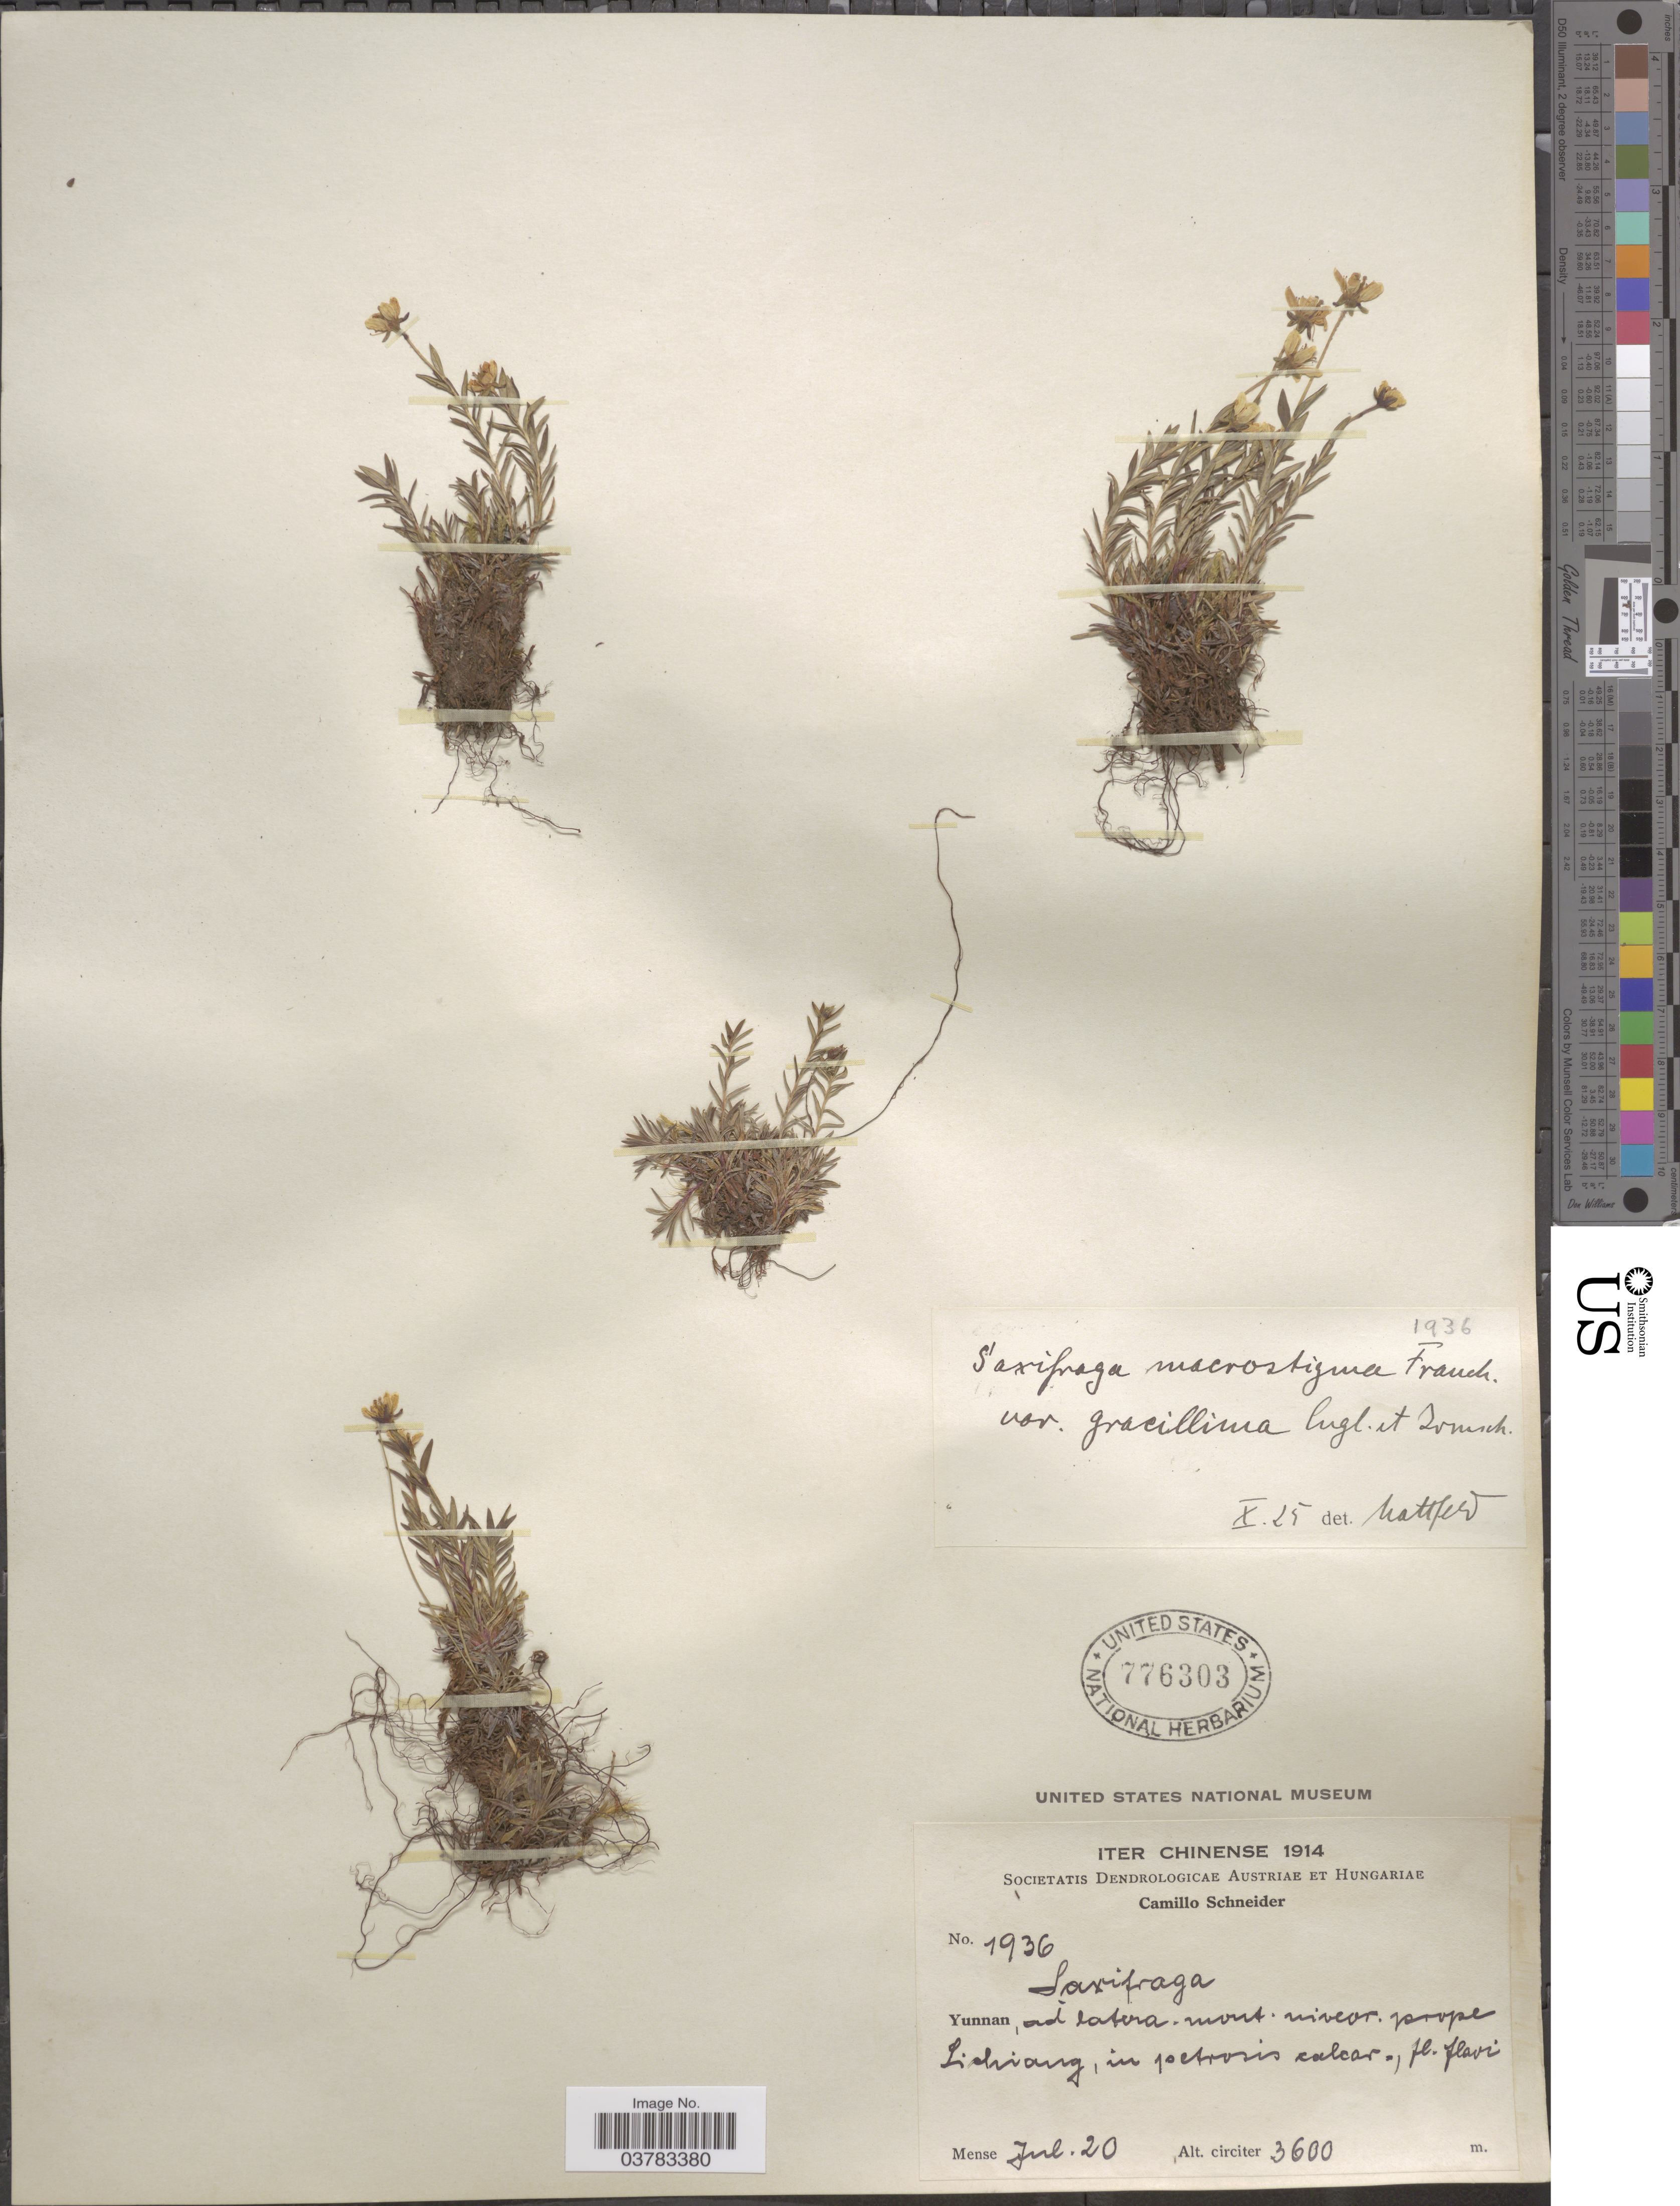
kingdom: Plantae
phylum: Tracheophyta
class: Magnoliopsida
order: Saxifragales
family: Saxifragaceae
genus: Saxifraga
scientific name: Saxifraga macrostigma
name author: Franch.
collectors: C. K. Schneider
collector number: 1936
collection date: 1914-07-20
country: China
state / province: Yunnan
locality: Iter Chinense 1914. Ad latera. mont. niveor. prope Lichiang, in petrosis calcar.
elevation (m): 3600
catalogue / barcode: US 776303